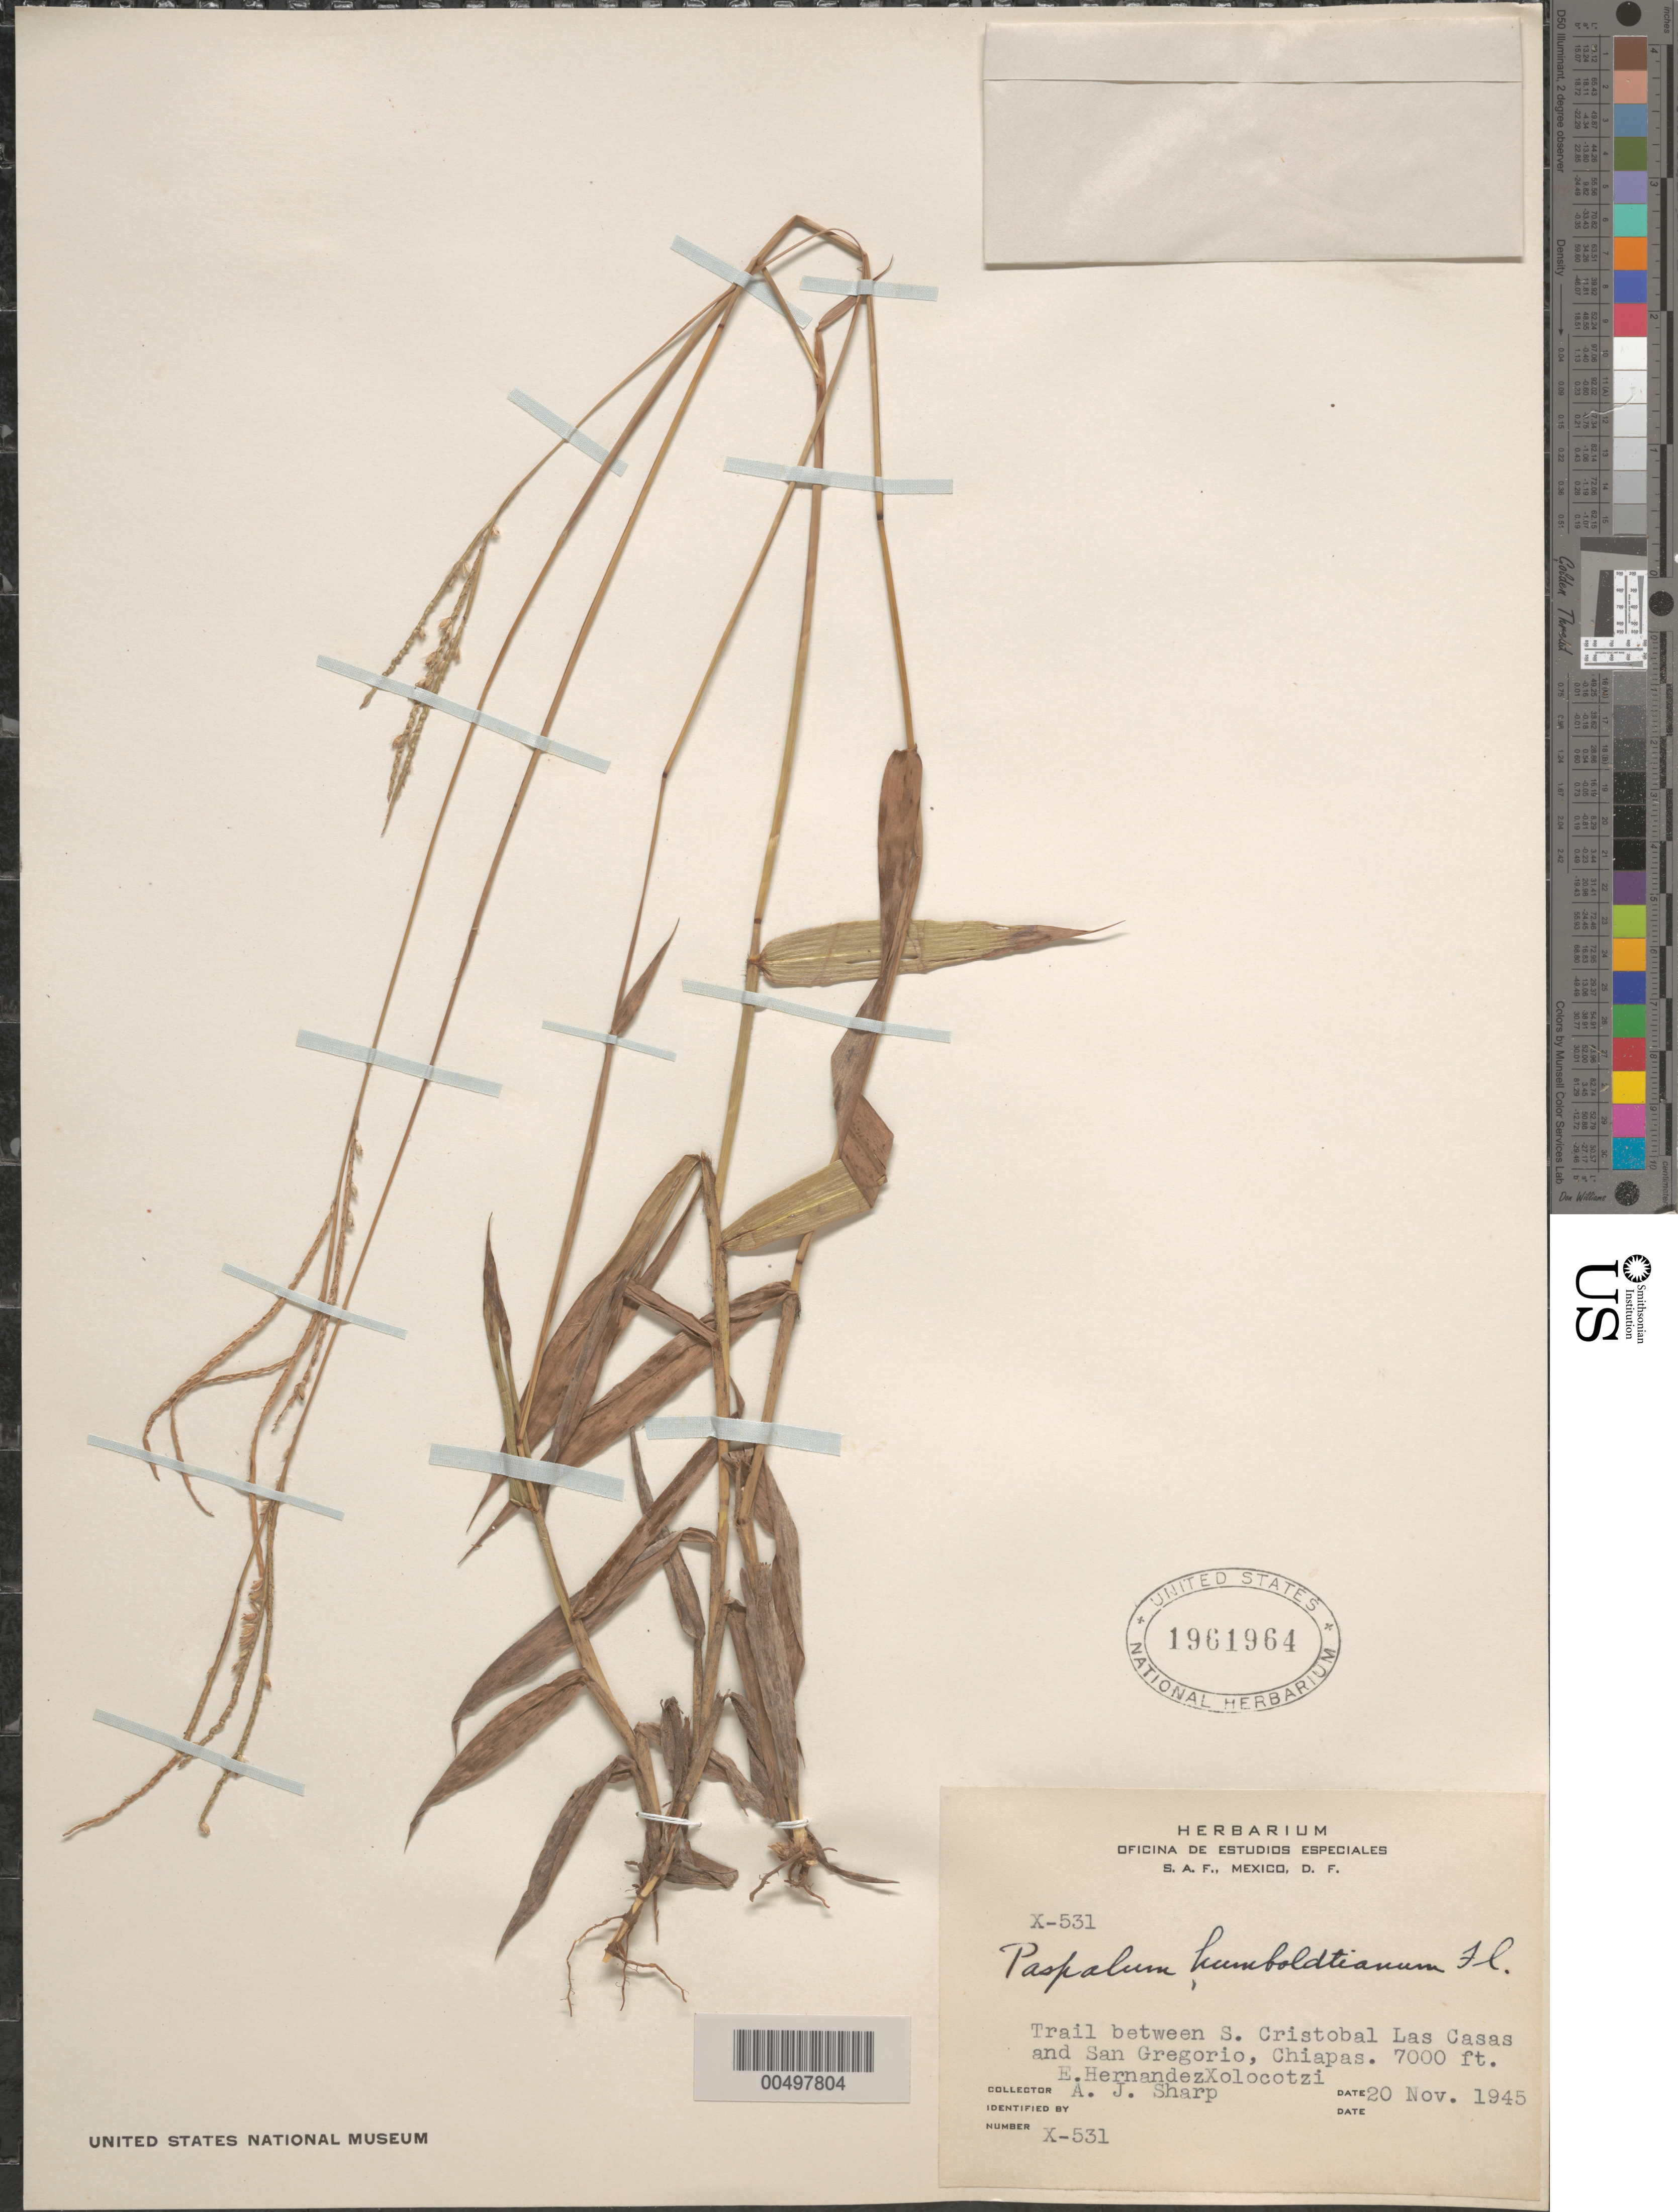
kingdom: Plantae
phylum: Tracheophyta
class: Liliopsida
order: Poales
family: Poaceae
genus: Paspalum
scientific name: Paspalum humboldtianum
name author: Flüggé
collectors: E. I. Hernández-X. & A. J. Sharp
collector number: X-531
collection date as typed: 20 Nov 1945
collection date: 1945-11-20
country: Mexico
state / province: Chiapas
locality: Trail between S. Cristobal Las Casas & San Gregorio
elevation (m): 2134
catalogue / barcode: US 1961964